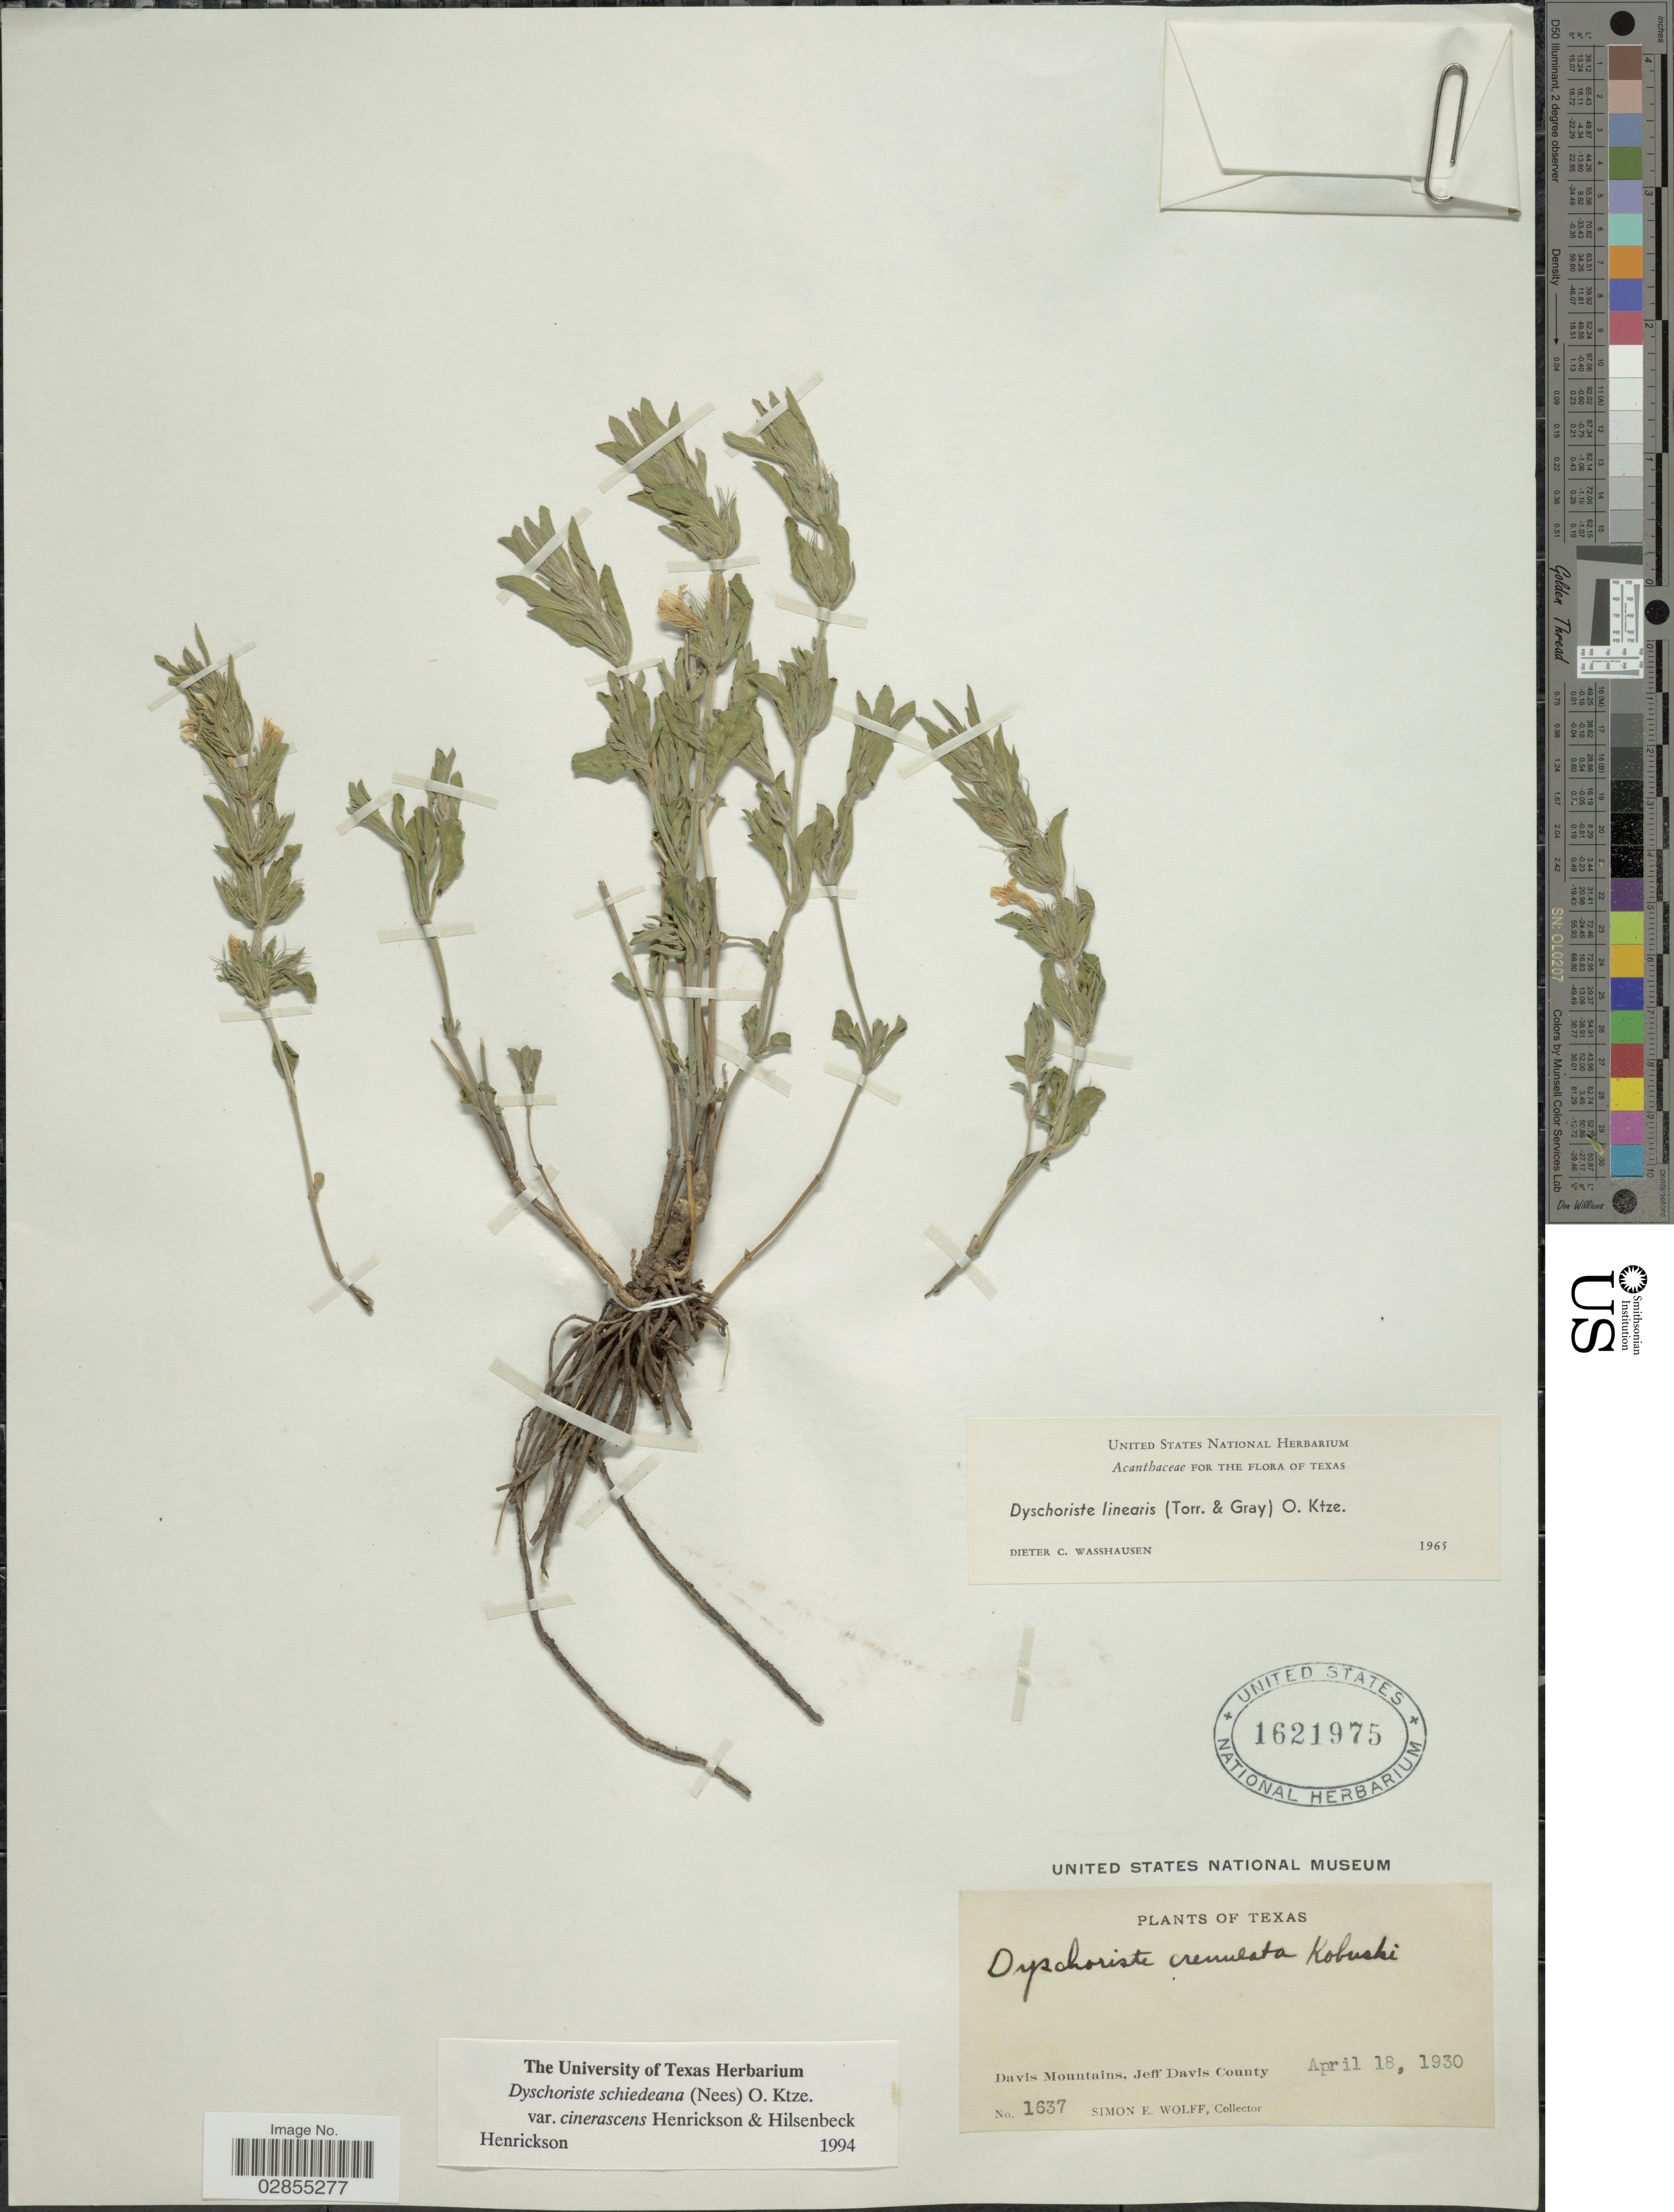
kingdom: Plantae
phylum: Tracheophyta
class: Magnoliopsida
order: Lamiales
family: Acanthaceae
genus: Dyschoriste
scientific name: Dyschoriste schiedeana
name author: (Nees) Kuntze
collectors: S. E. Wolff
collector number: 1637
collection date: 1930-04-18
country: United States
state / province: Texas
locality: Davis Mountains, Jeff Davis County.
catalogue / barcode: US 1621975